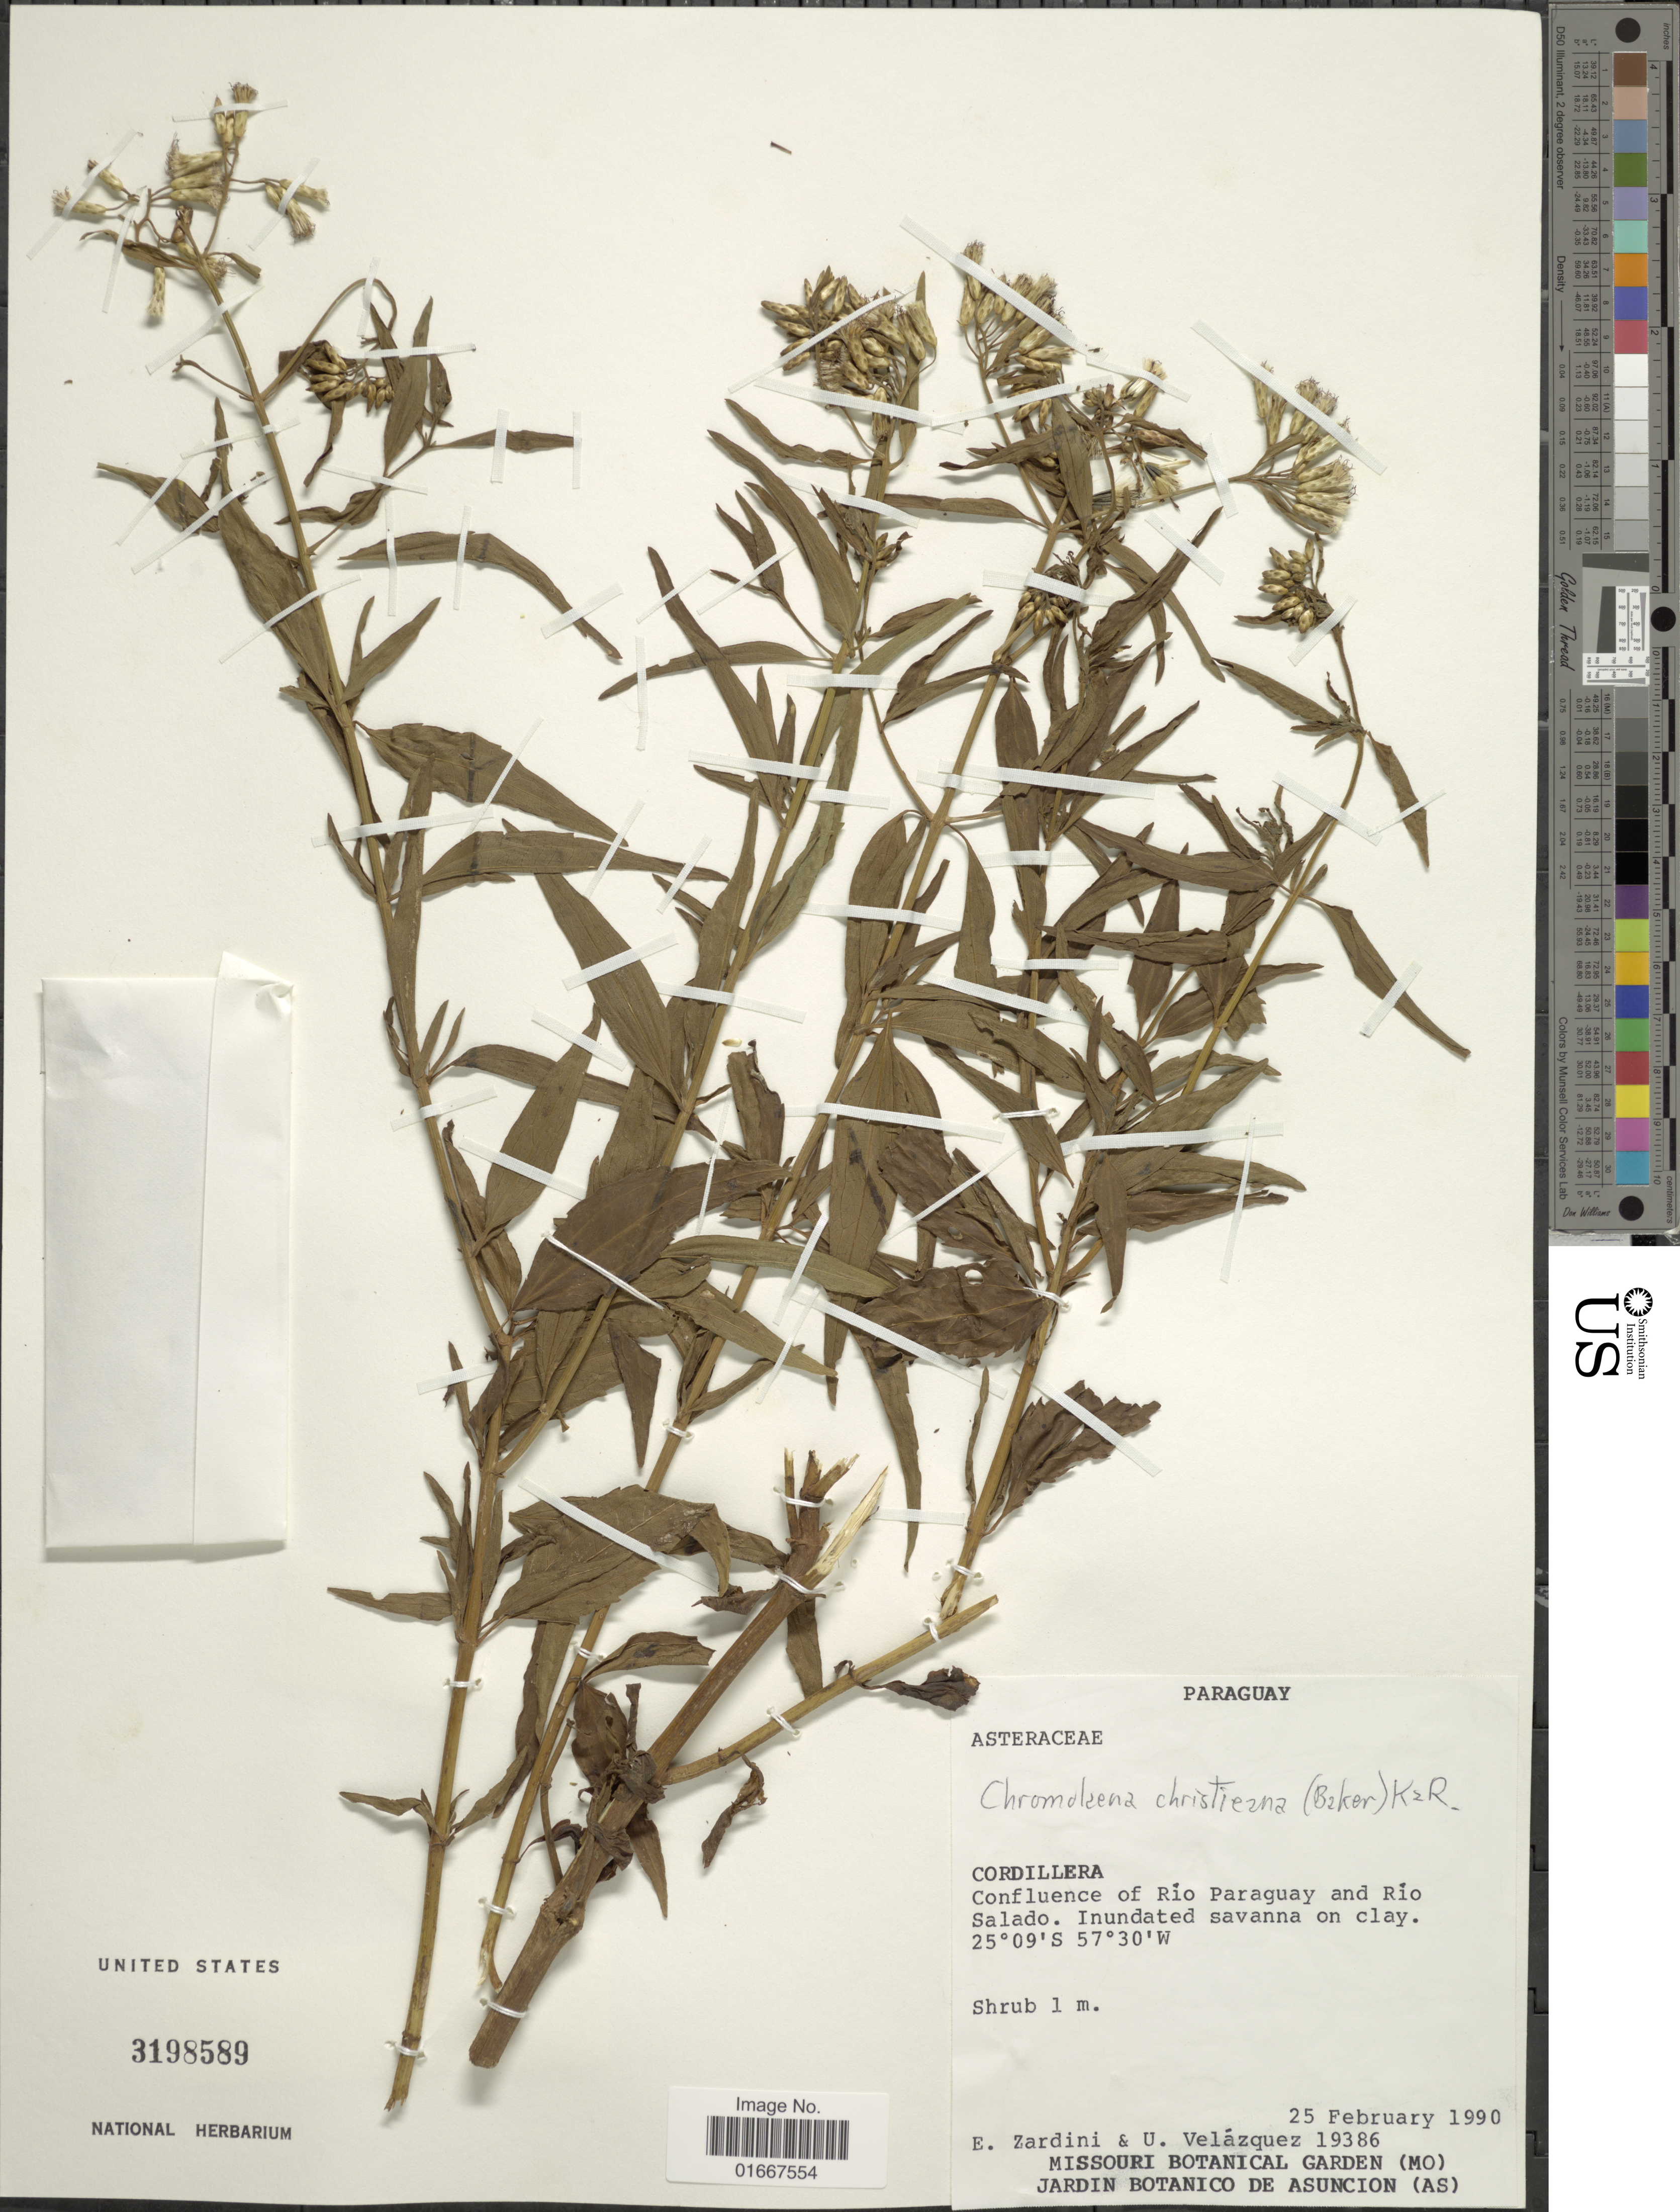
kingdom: Plantae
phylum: Tracheophyta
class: Magnoliopsida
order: Asterales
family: Asteraceae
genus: Chromolaena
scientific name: Chromolaena christieana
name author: (Baker) R.M. King & H. Rob.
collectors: E. M. Zardini & U. Velazquez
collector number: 19386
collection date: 1990-02-25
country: Paraguay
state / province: Cordillera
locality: Confluence of Rio Paraguay and Rio Salado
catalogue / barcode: US 3198589